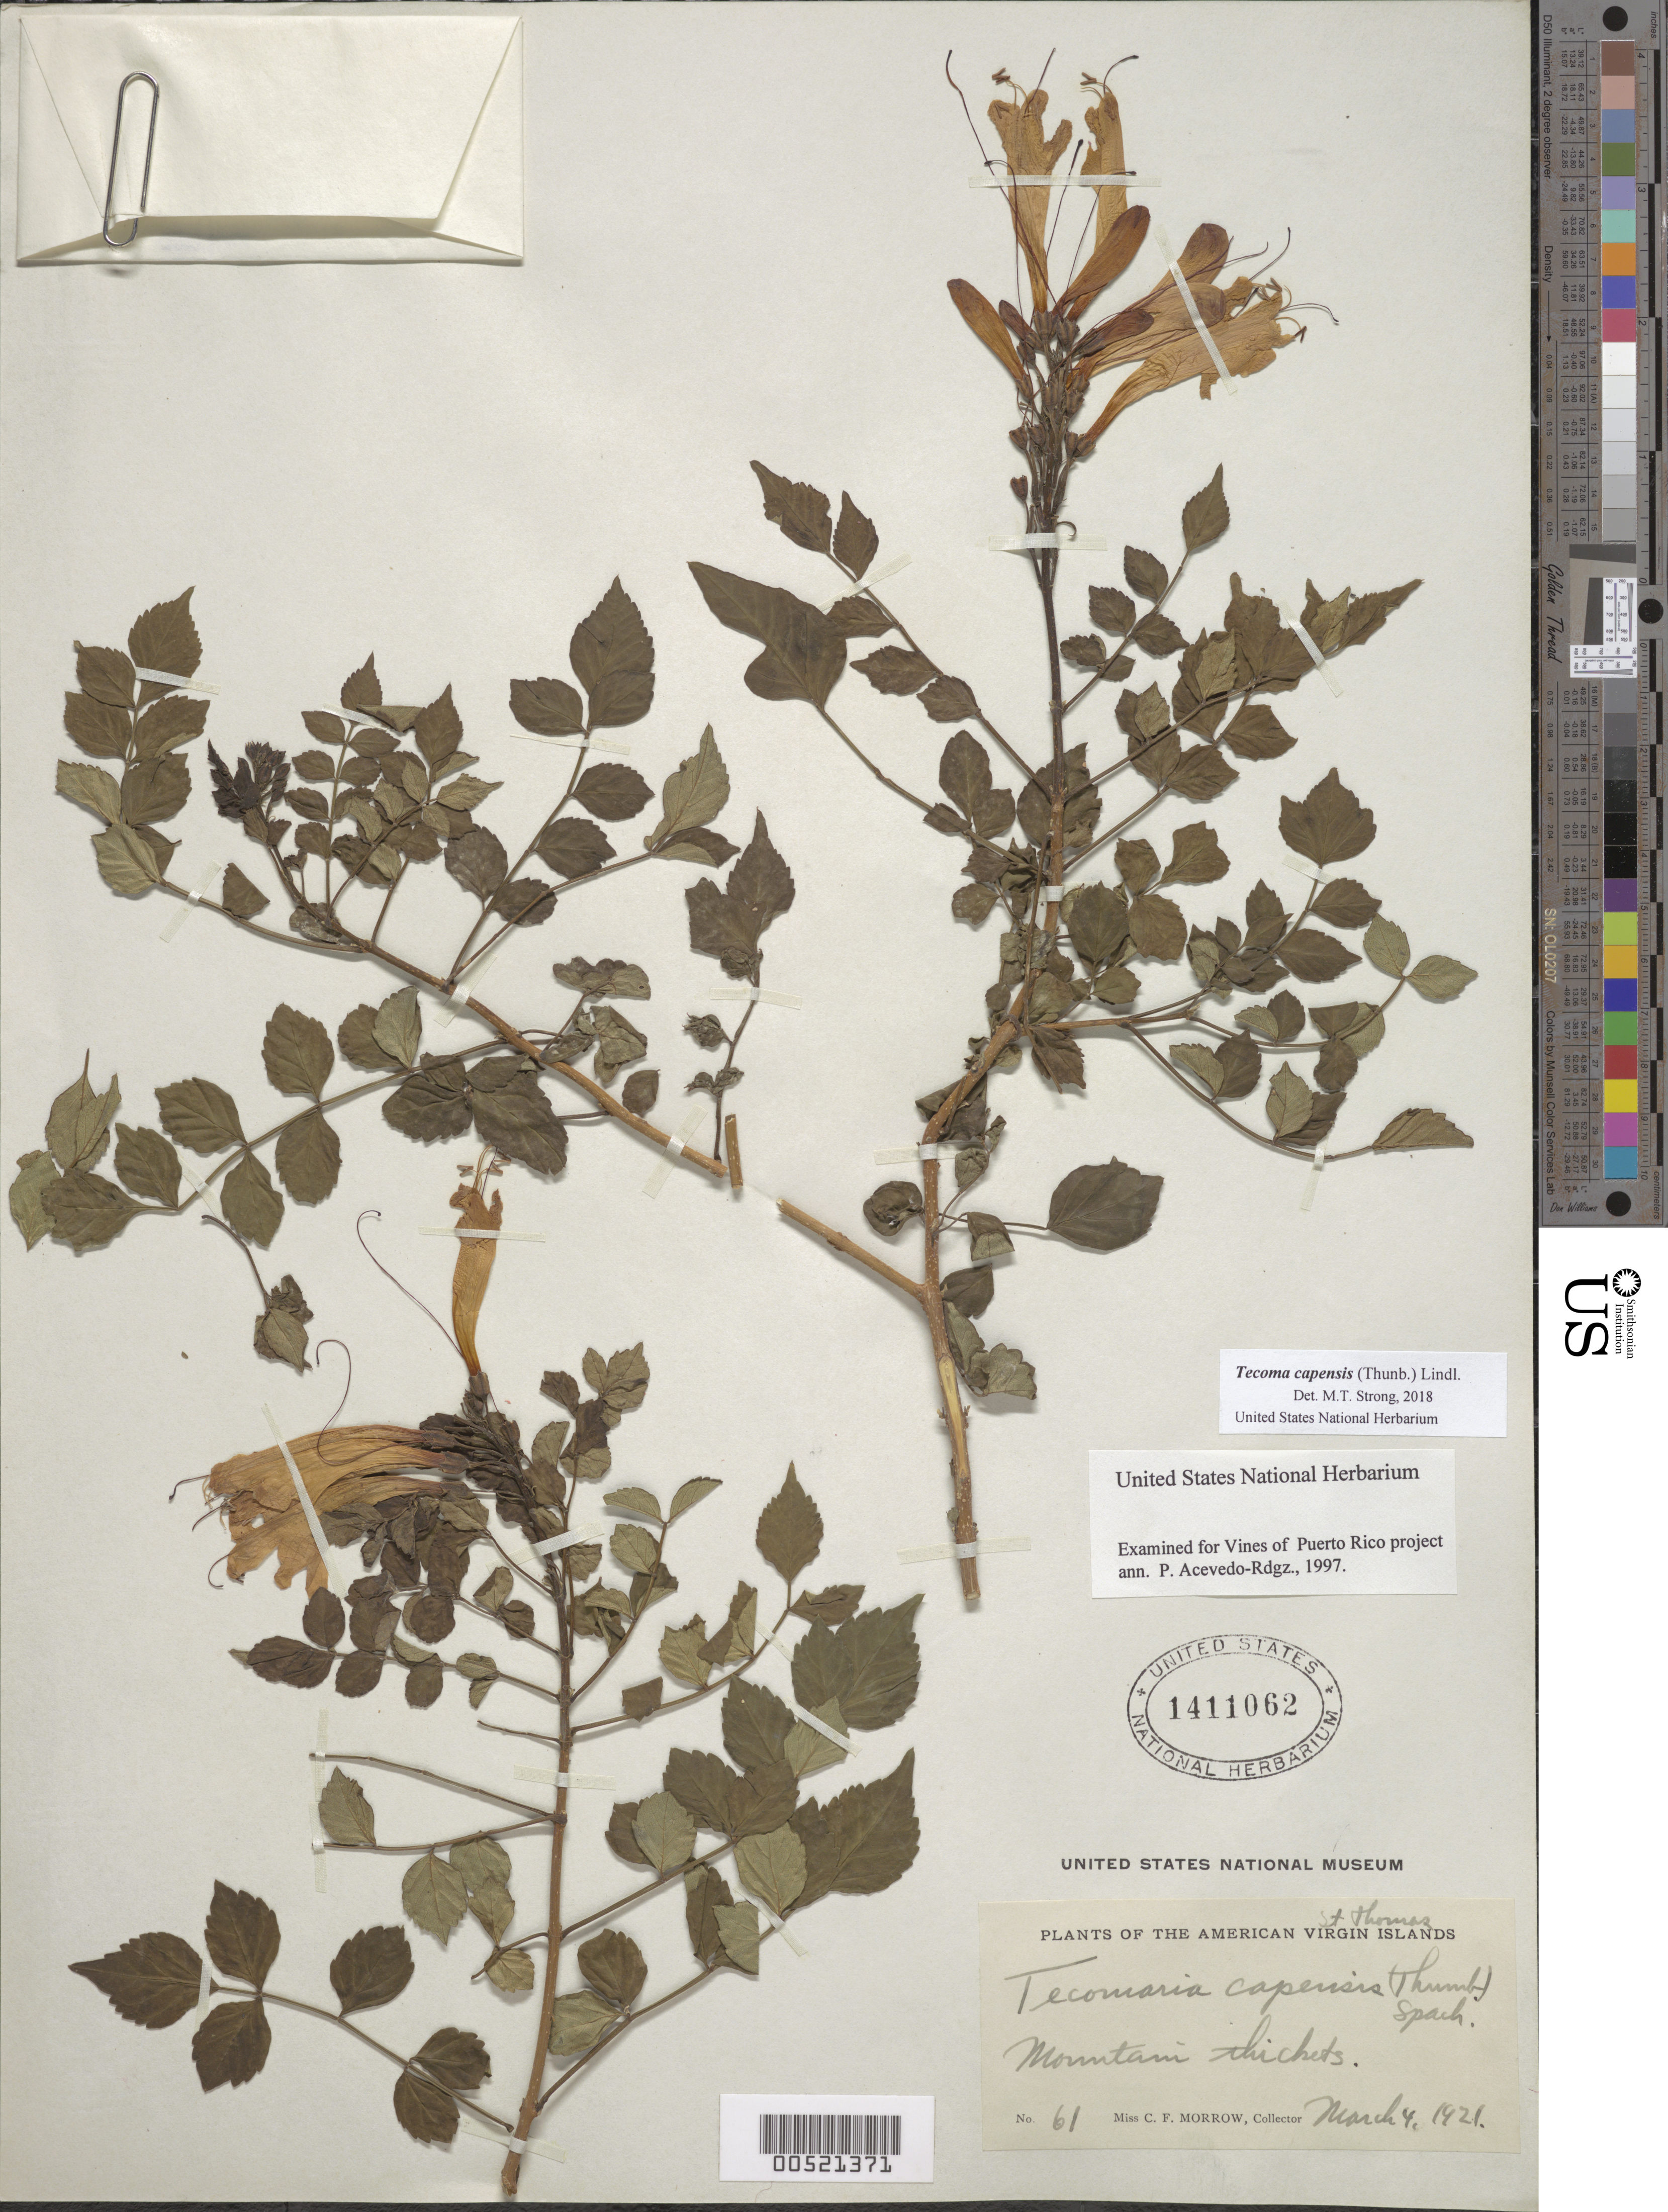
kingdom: Plantae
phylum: Tracheophyta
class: Magnoliopsida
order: Lamiales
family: Bignoniaceae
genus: Tecoma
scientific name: Tecoma capensis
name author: (Thunb.) Lindl.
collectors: C. Morrow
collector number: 61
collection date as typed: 04 Mar 1921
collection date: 1921-03-04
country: U.S. Virgin Islands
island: St. Thomas Island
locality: Mointain thickets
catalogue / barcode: US 1411062